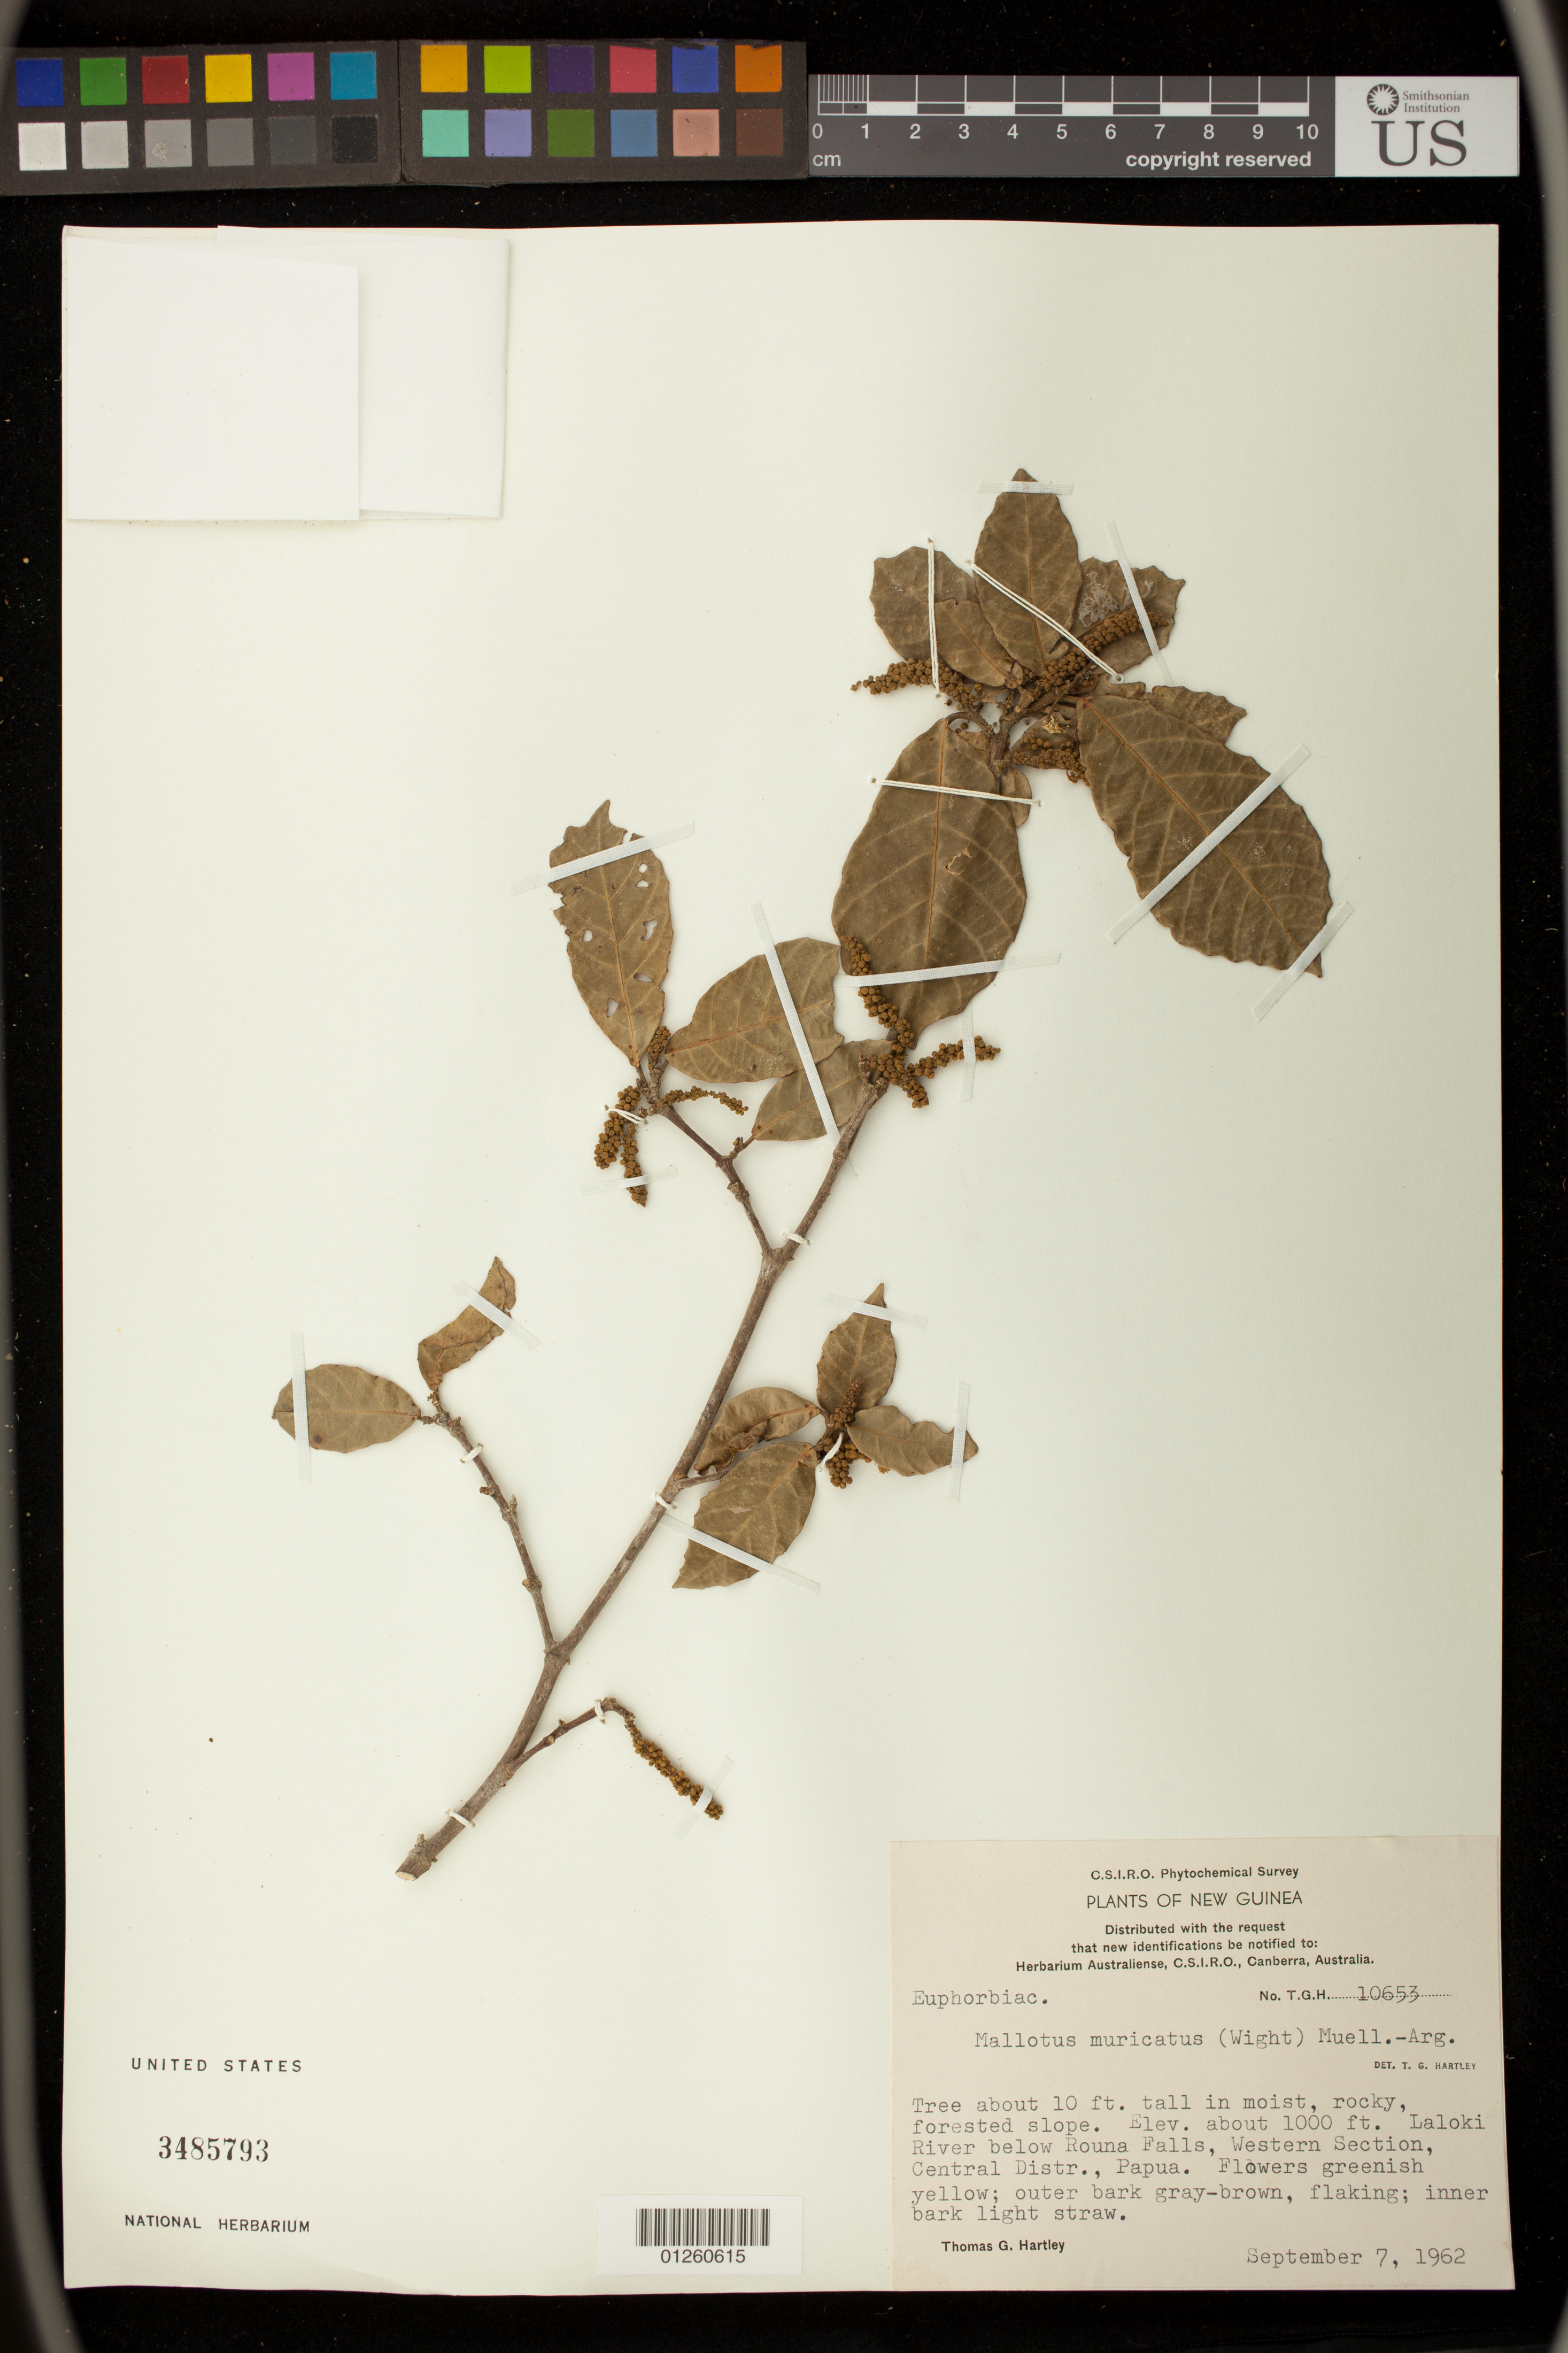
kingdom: Plantae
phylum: Tracheophyta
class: Magnoliopsida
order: Malpighiales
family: Euphorbiaceae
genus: Mallotus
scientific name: Mallotus muricatus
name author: (Wight) Müll. Arg.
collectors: T. G. Hartley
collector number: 10653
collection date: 1962-09-07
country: Papua New Guinea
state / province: Central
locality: Laloki River below Rouna Falls, Western Section,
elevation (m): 305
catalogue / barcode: US 3485793